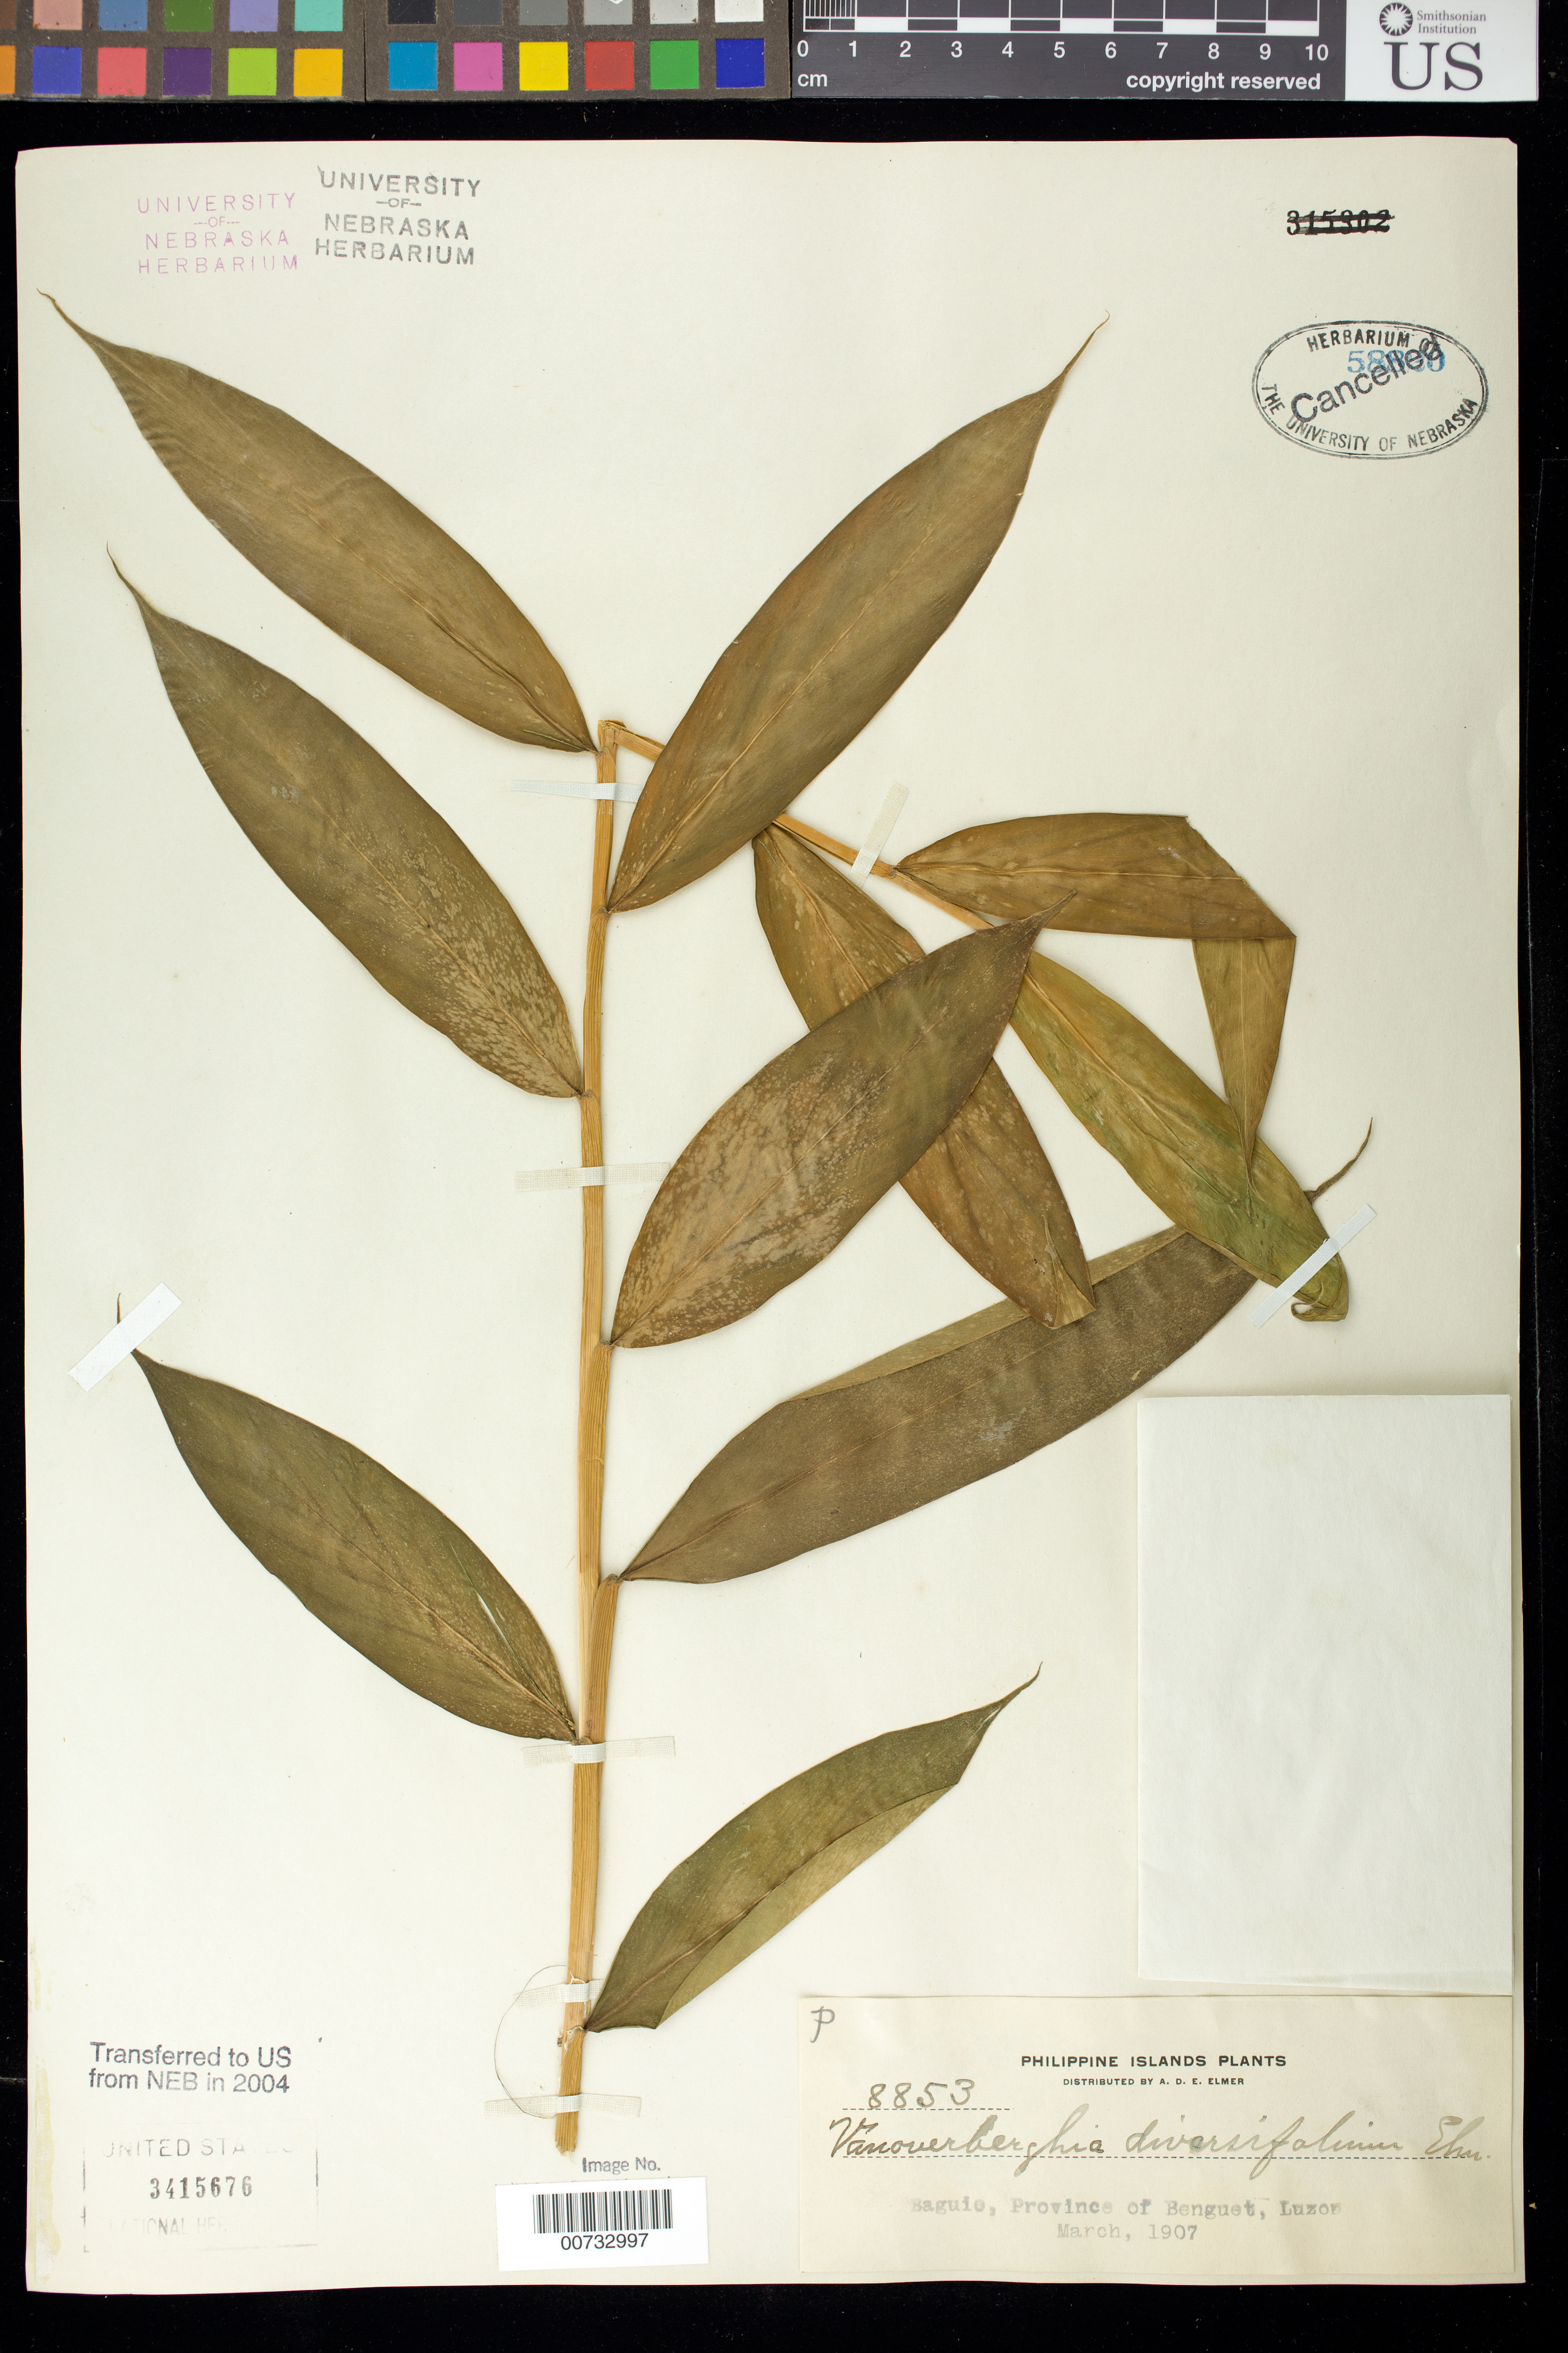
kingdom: Plantae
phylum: Tracheophyta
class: Liliopsida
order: Zingiberales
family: Zingiberaceae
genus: Vanoverberghia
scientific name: Vanoverberghia diversifolium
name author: Elmer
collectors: A. D. E. Elmer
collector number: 8853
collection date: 1907-03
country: Philippines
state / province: Cordillera (Administrative Region)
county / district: Benguet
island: Luzon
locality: Baguio.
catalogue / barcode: US 3415676